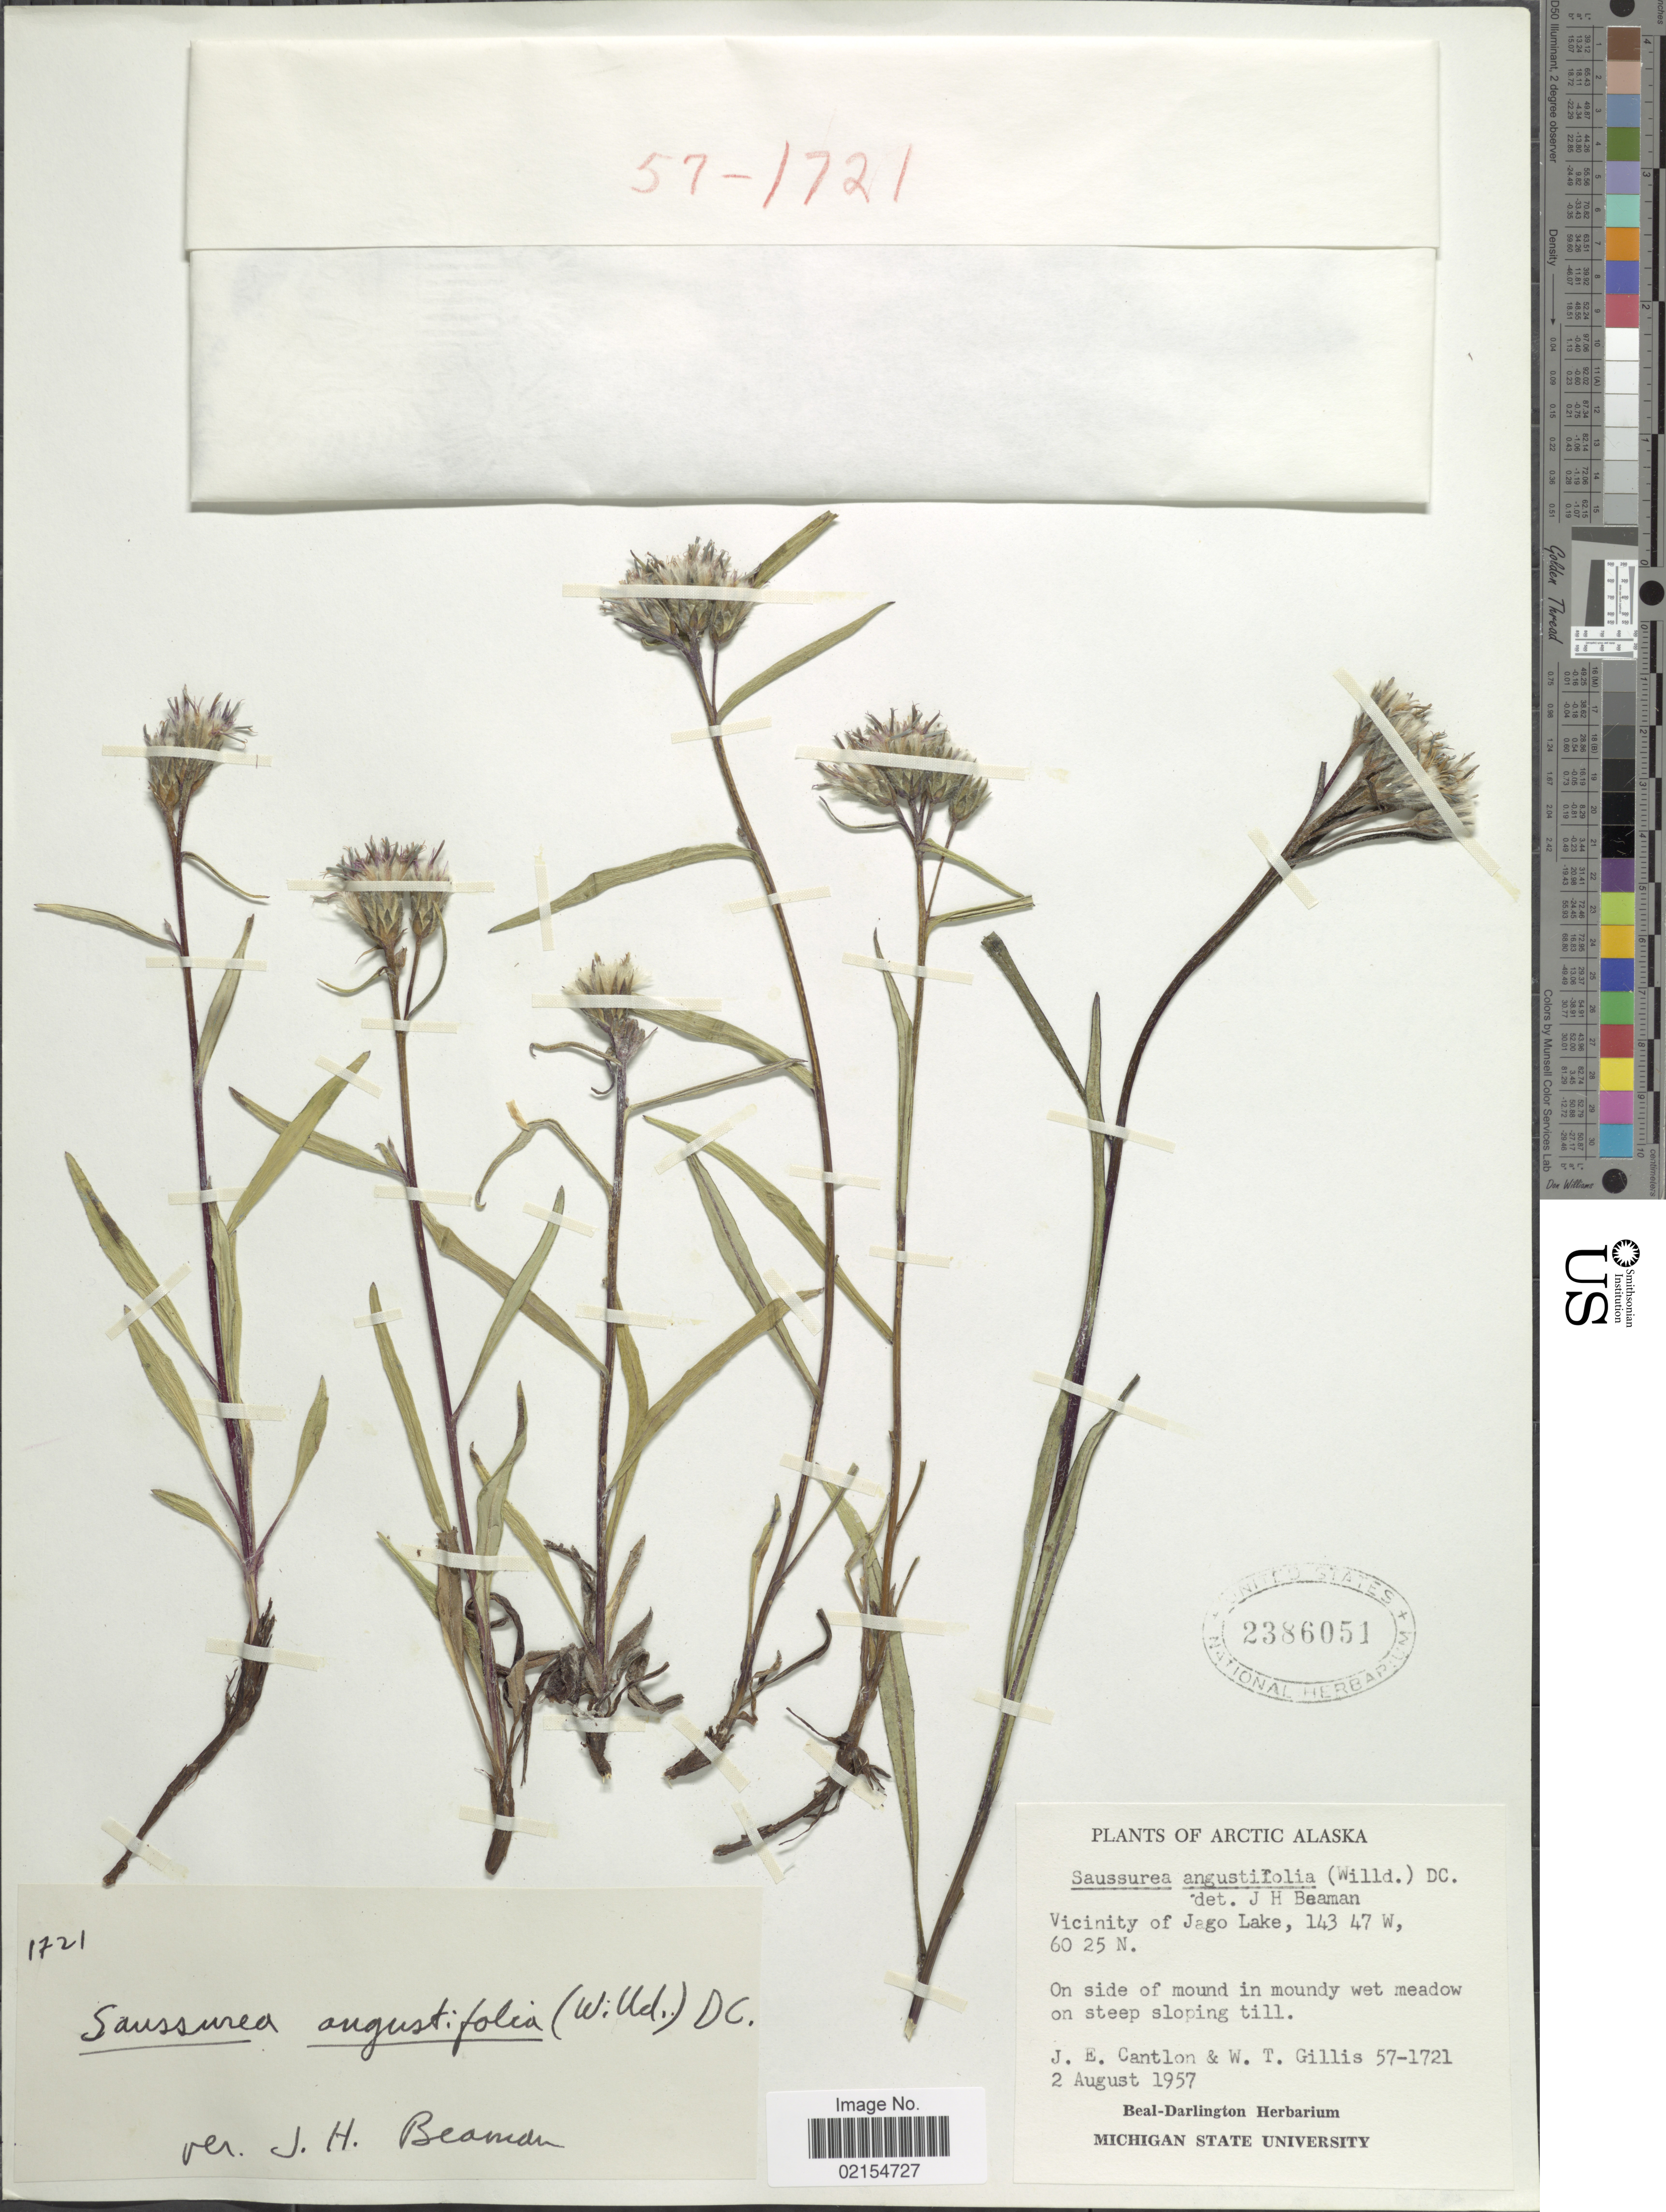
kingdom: Plantae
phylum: Tracheophyta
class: Magnoliopsida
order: Asterales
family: Asteraceae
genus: Saussurea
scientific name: Saussurea angustifolia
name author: (L.) DC.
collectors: J. Cantlon & W. T. Gillis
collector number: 57-1721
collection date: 1957-08-02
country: United States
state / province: Alaska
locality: Arctic Alaska, Vicinity of Jago Lake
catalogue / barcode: US 2386051